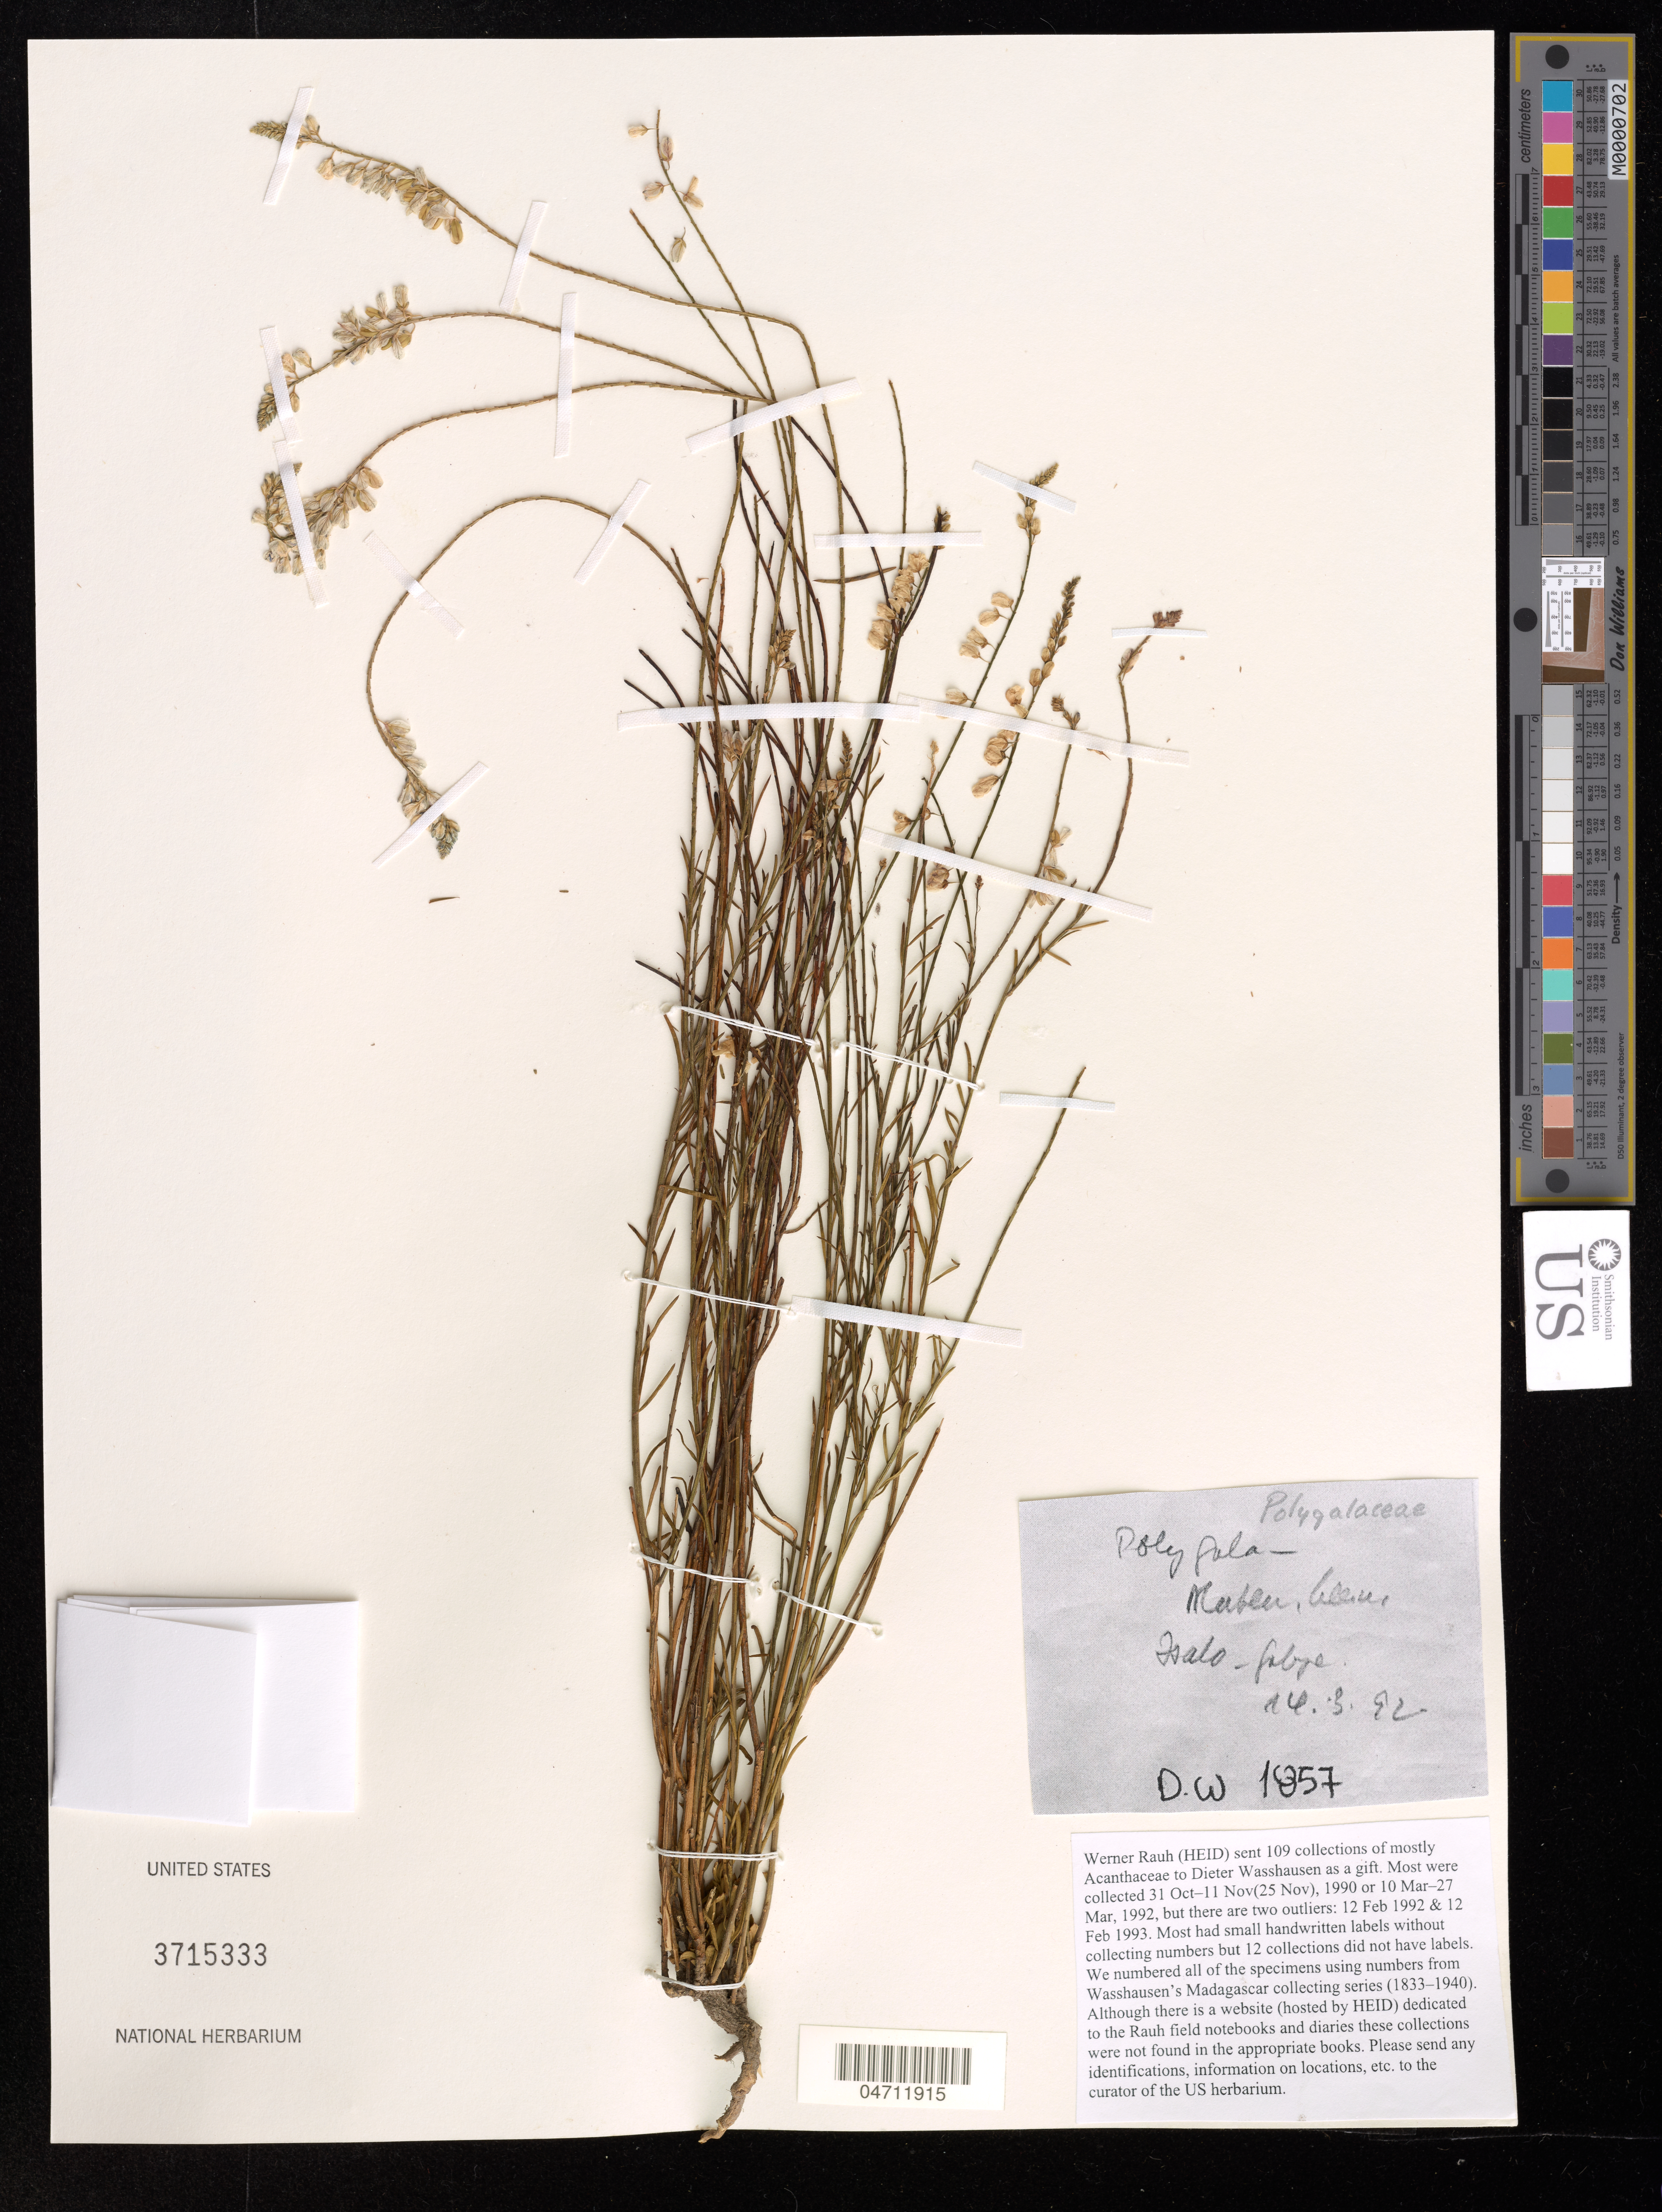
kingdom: Plantae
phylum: Tracheophyta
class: Magnoliopsida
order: Fabales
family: Polygalaceae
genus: Polygala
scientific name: Polygala sp.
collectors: W. Rauh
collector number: DW 1857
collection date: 1992-03-14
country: Madagascar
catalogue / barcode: US 3715333